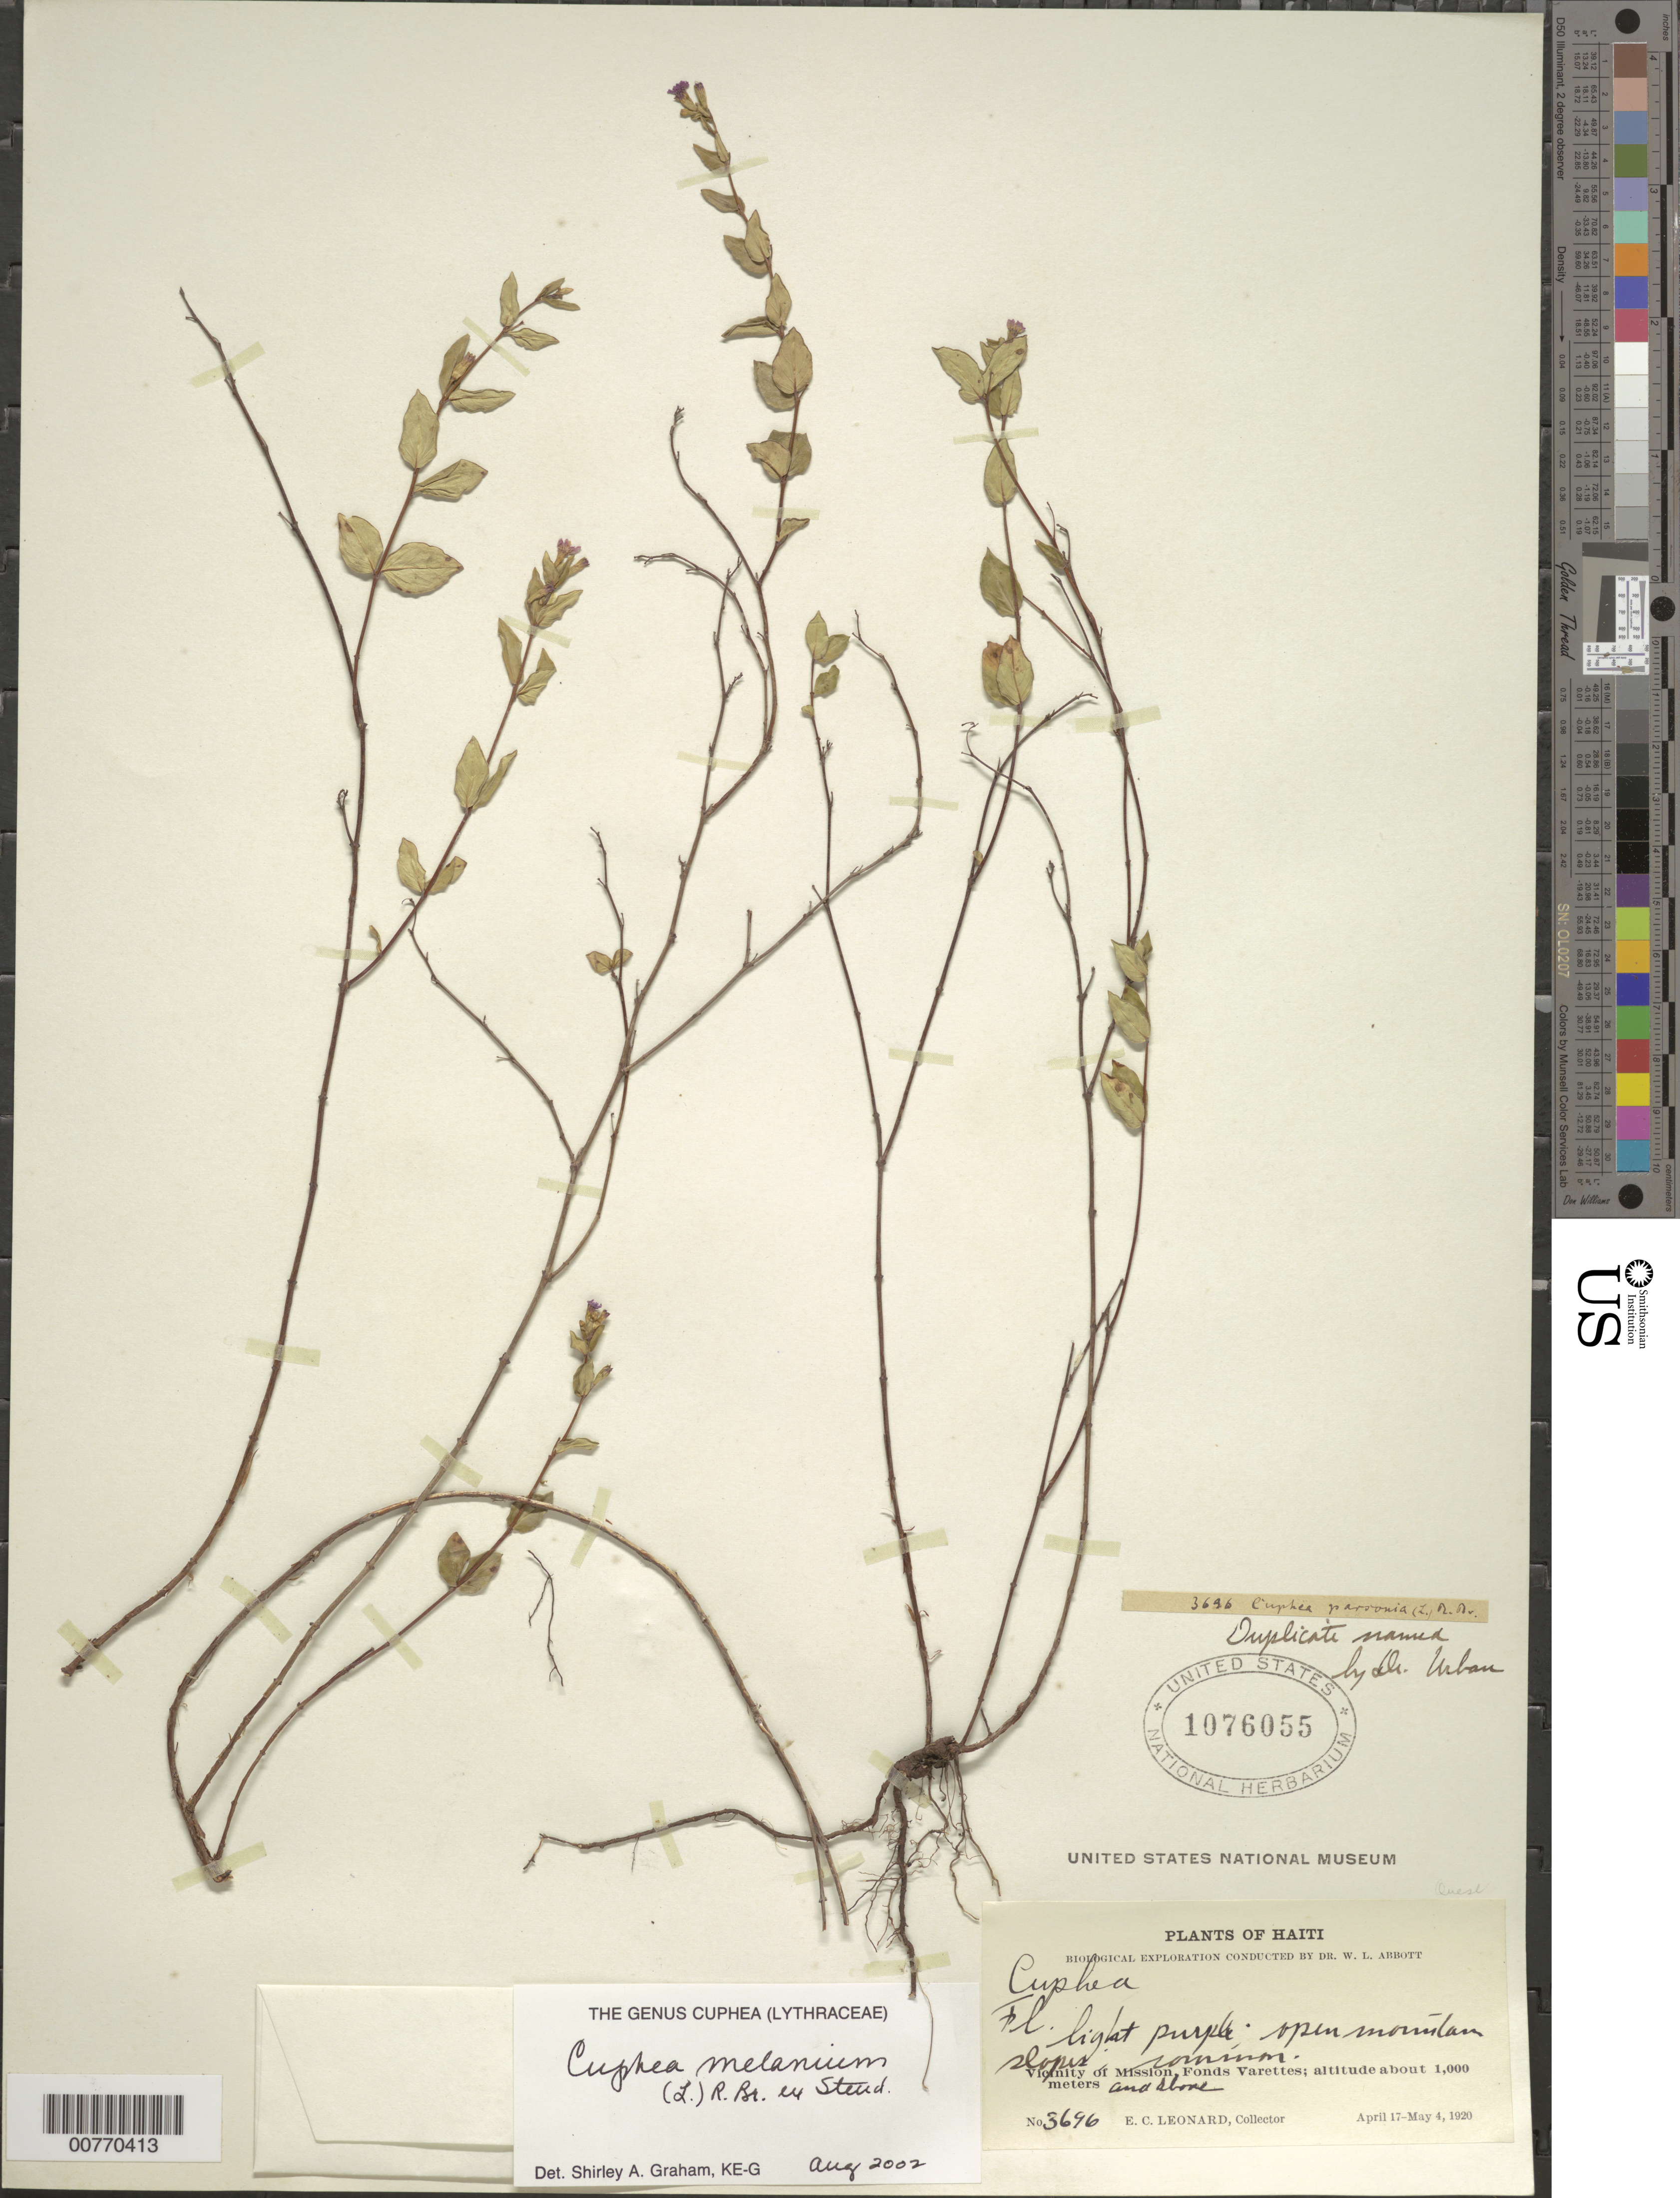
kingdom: Plantae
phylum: Tracheophyta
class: Magnoliopsida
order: Myrtales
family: Lythraceae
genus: Cuphea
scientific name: Cuphea melanium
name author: (L.) Cramer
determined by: Graham, Shirley Ann Tousch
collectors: E. C. Leonard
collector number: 3696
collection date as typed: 17 Apr 1920 04 May 1920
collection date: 1920-04-17/1920-05-04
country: Haiti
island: Hispaniola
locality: Vicinity of Mission, Fonds Varettes.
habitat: Open mountain slopes.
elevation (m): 1000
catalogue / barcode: US 1076055